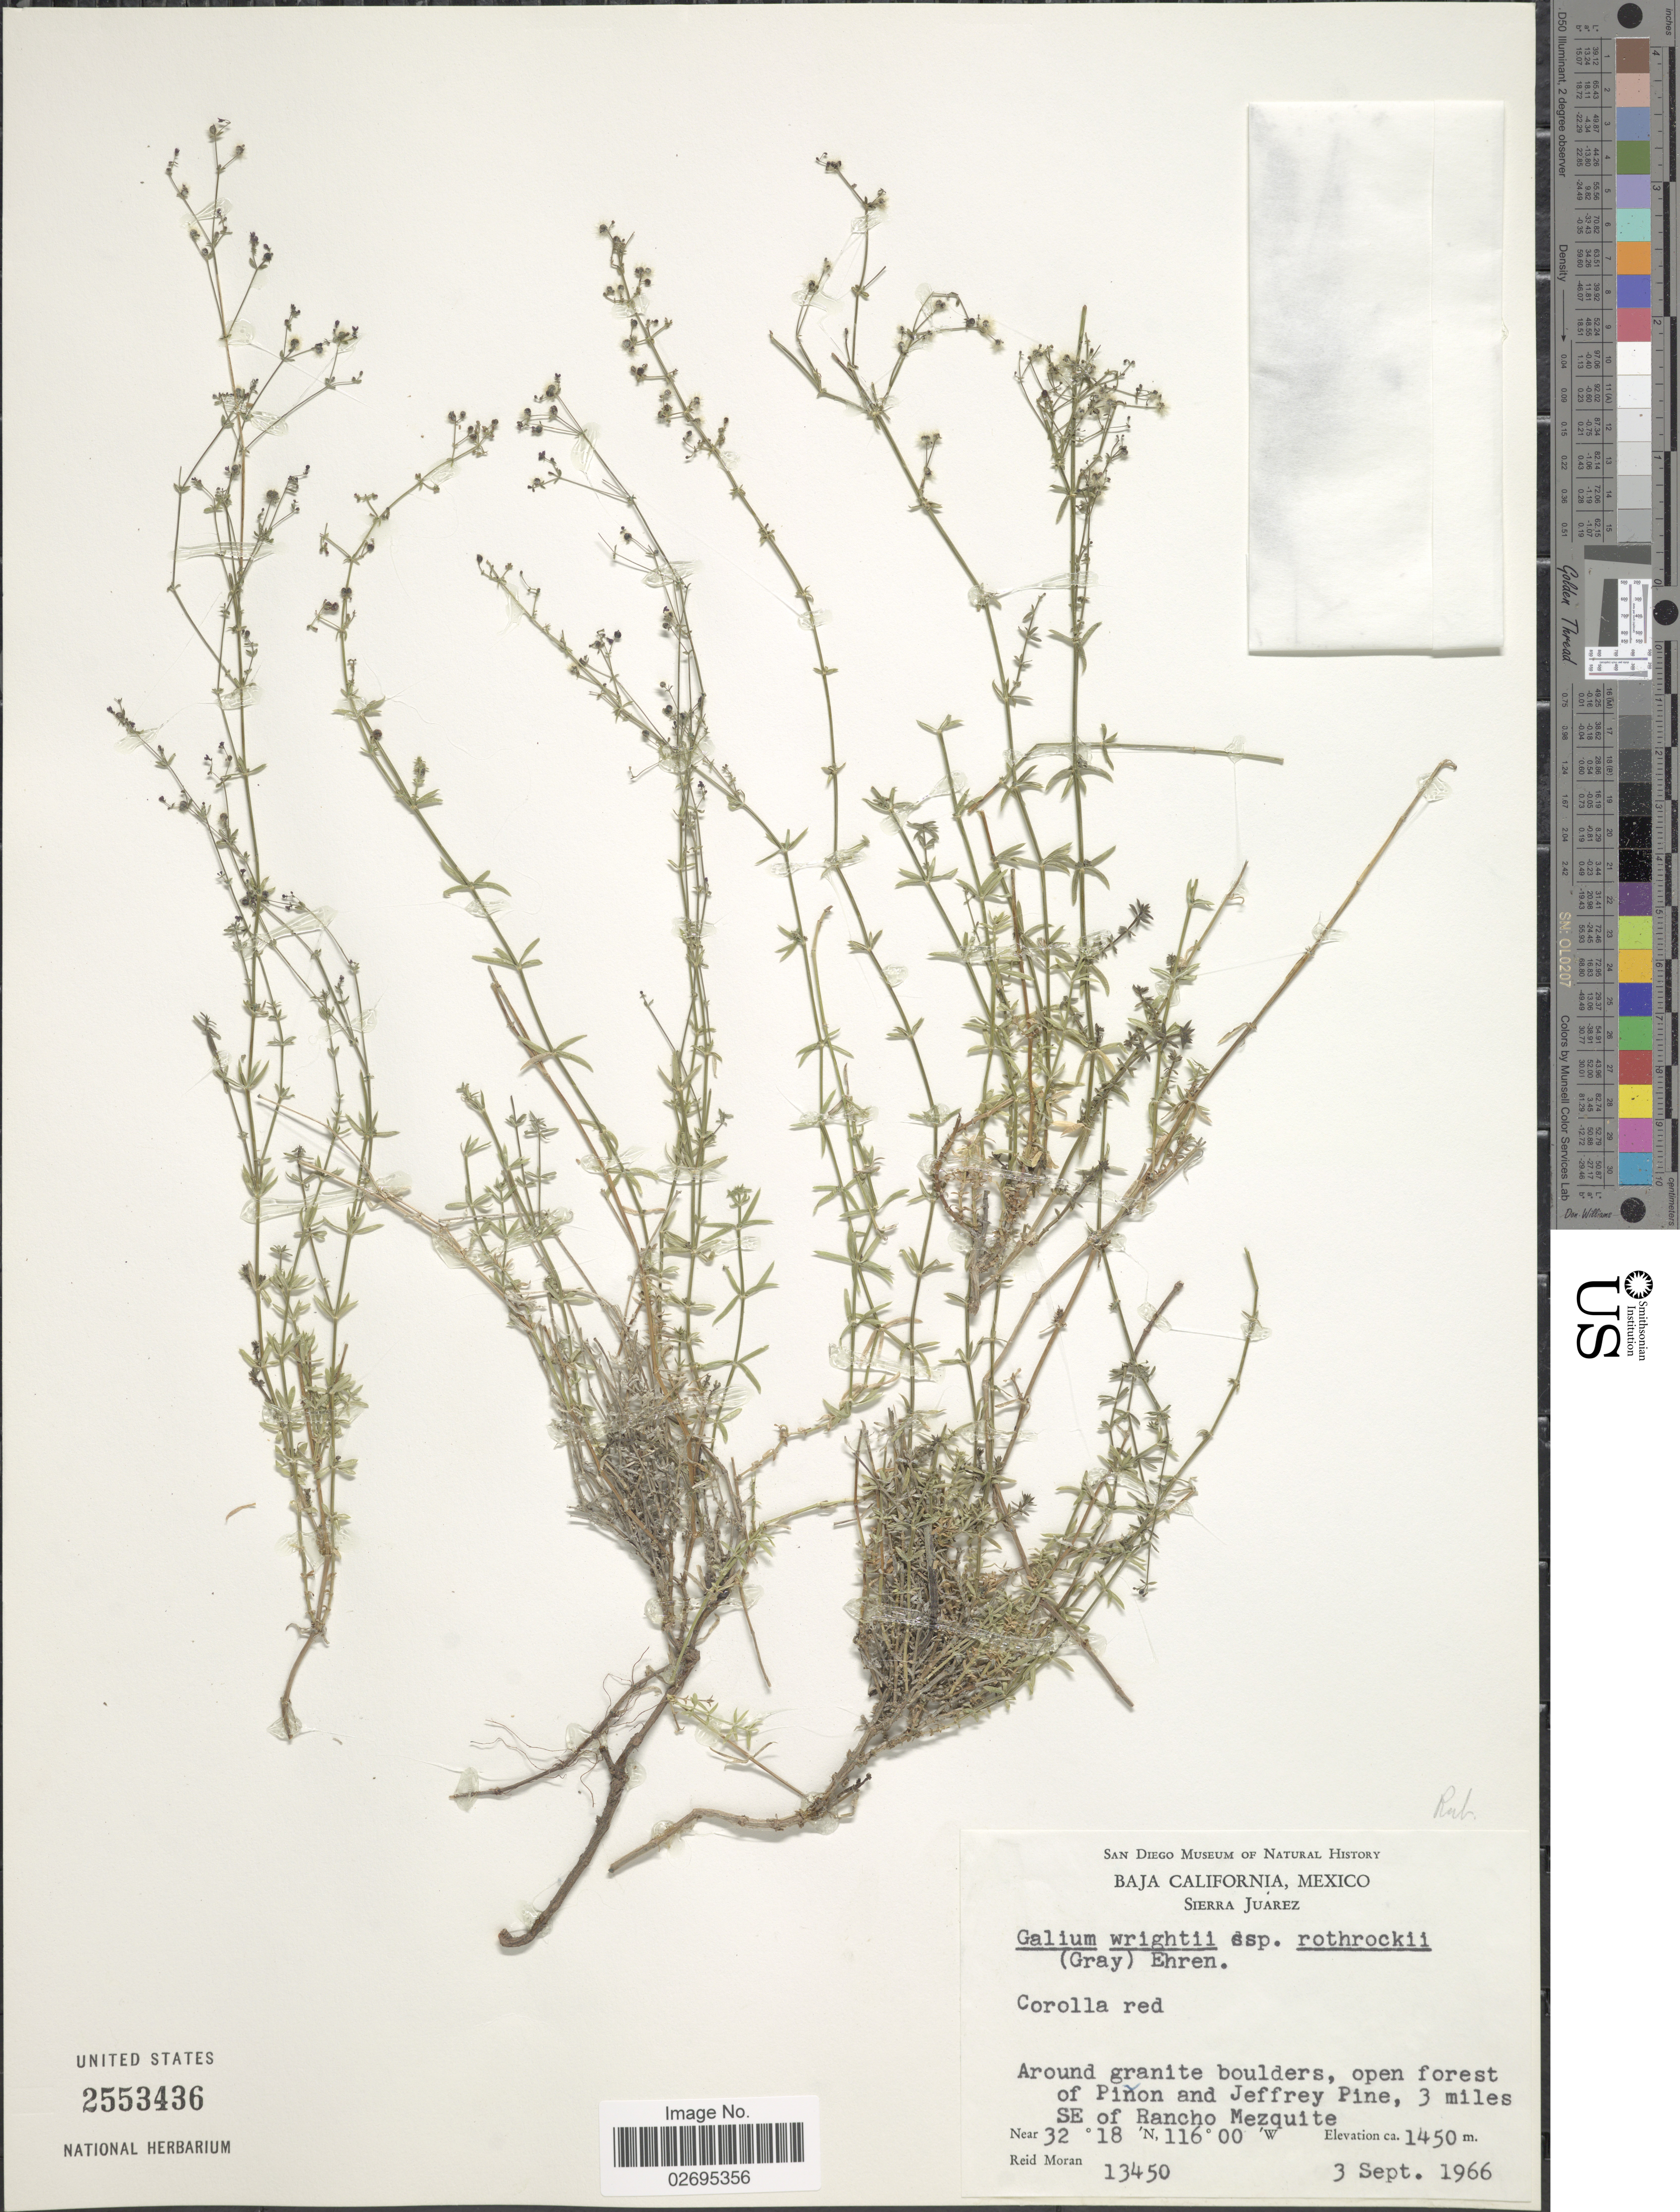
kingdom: Plantae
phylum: Tracheophyta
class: Magnoliopsida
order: Gentianales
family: Rubiaceae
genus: Galium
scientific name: Galium wrightii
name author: A. Gray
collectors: R. V. Moran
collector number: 13450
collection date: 1966-09-03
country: Mexico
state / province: Baja California Norte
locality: Sierra Juarez, Around granite boulders, open forest of Pinon and Jeffrey Pine, 3 miles SE of Rancho Mezquite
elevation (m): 1450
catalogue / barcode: US 2553436